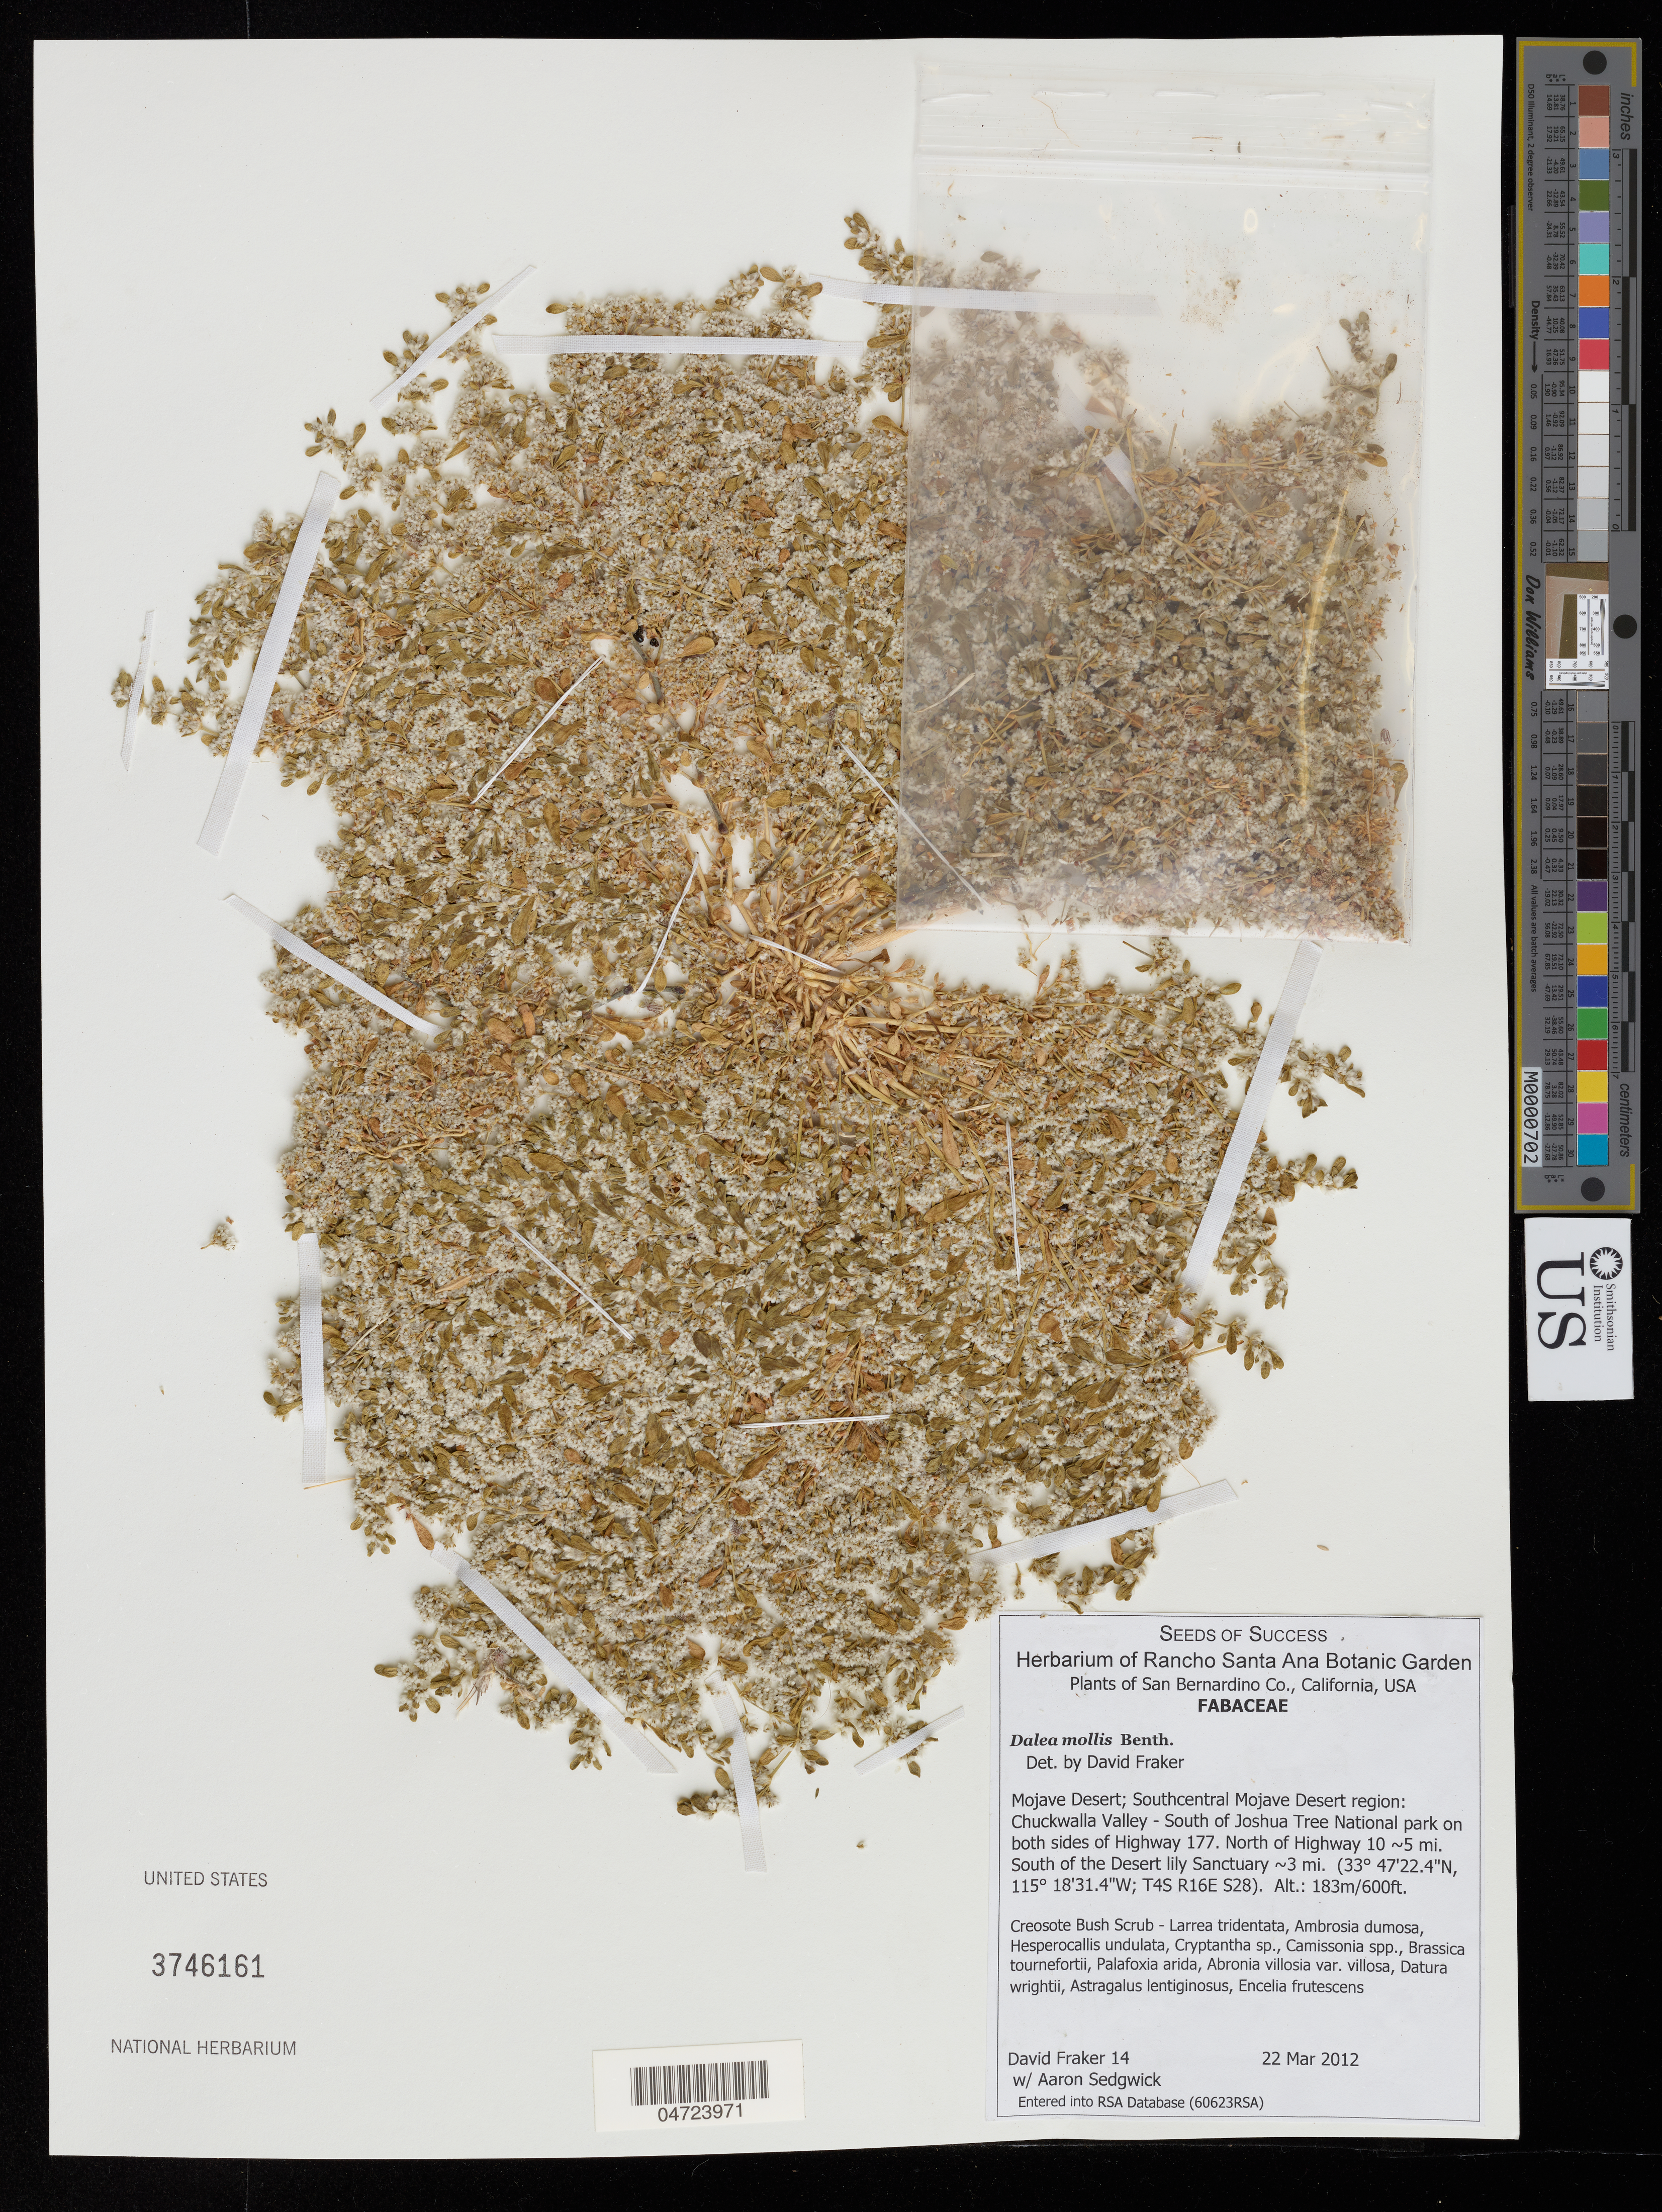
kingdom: Plantae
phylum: Tracheophyta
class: Magnoliopsida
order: Fabales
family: Fabaceae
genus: Dalea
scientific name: Dalea mollis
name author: Benth.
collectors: D. Fraker & A. Sedgwick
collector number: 14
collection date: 2012-03-22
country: United States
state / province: California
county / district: San Bernardino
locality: San Bernardino Co. Mojave Desert; Southcentral Mojave Desert region: Chuckwalla Valley - South of Joshua Tree National park on both sides of Highway 177. North of Highway 10 ~5 mi. South of the Desert lily Sanctuary ~3 mi. (T4S R16E S28).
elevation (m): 183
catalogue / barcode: US 3746161